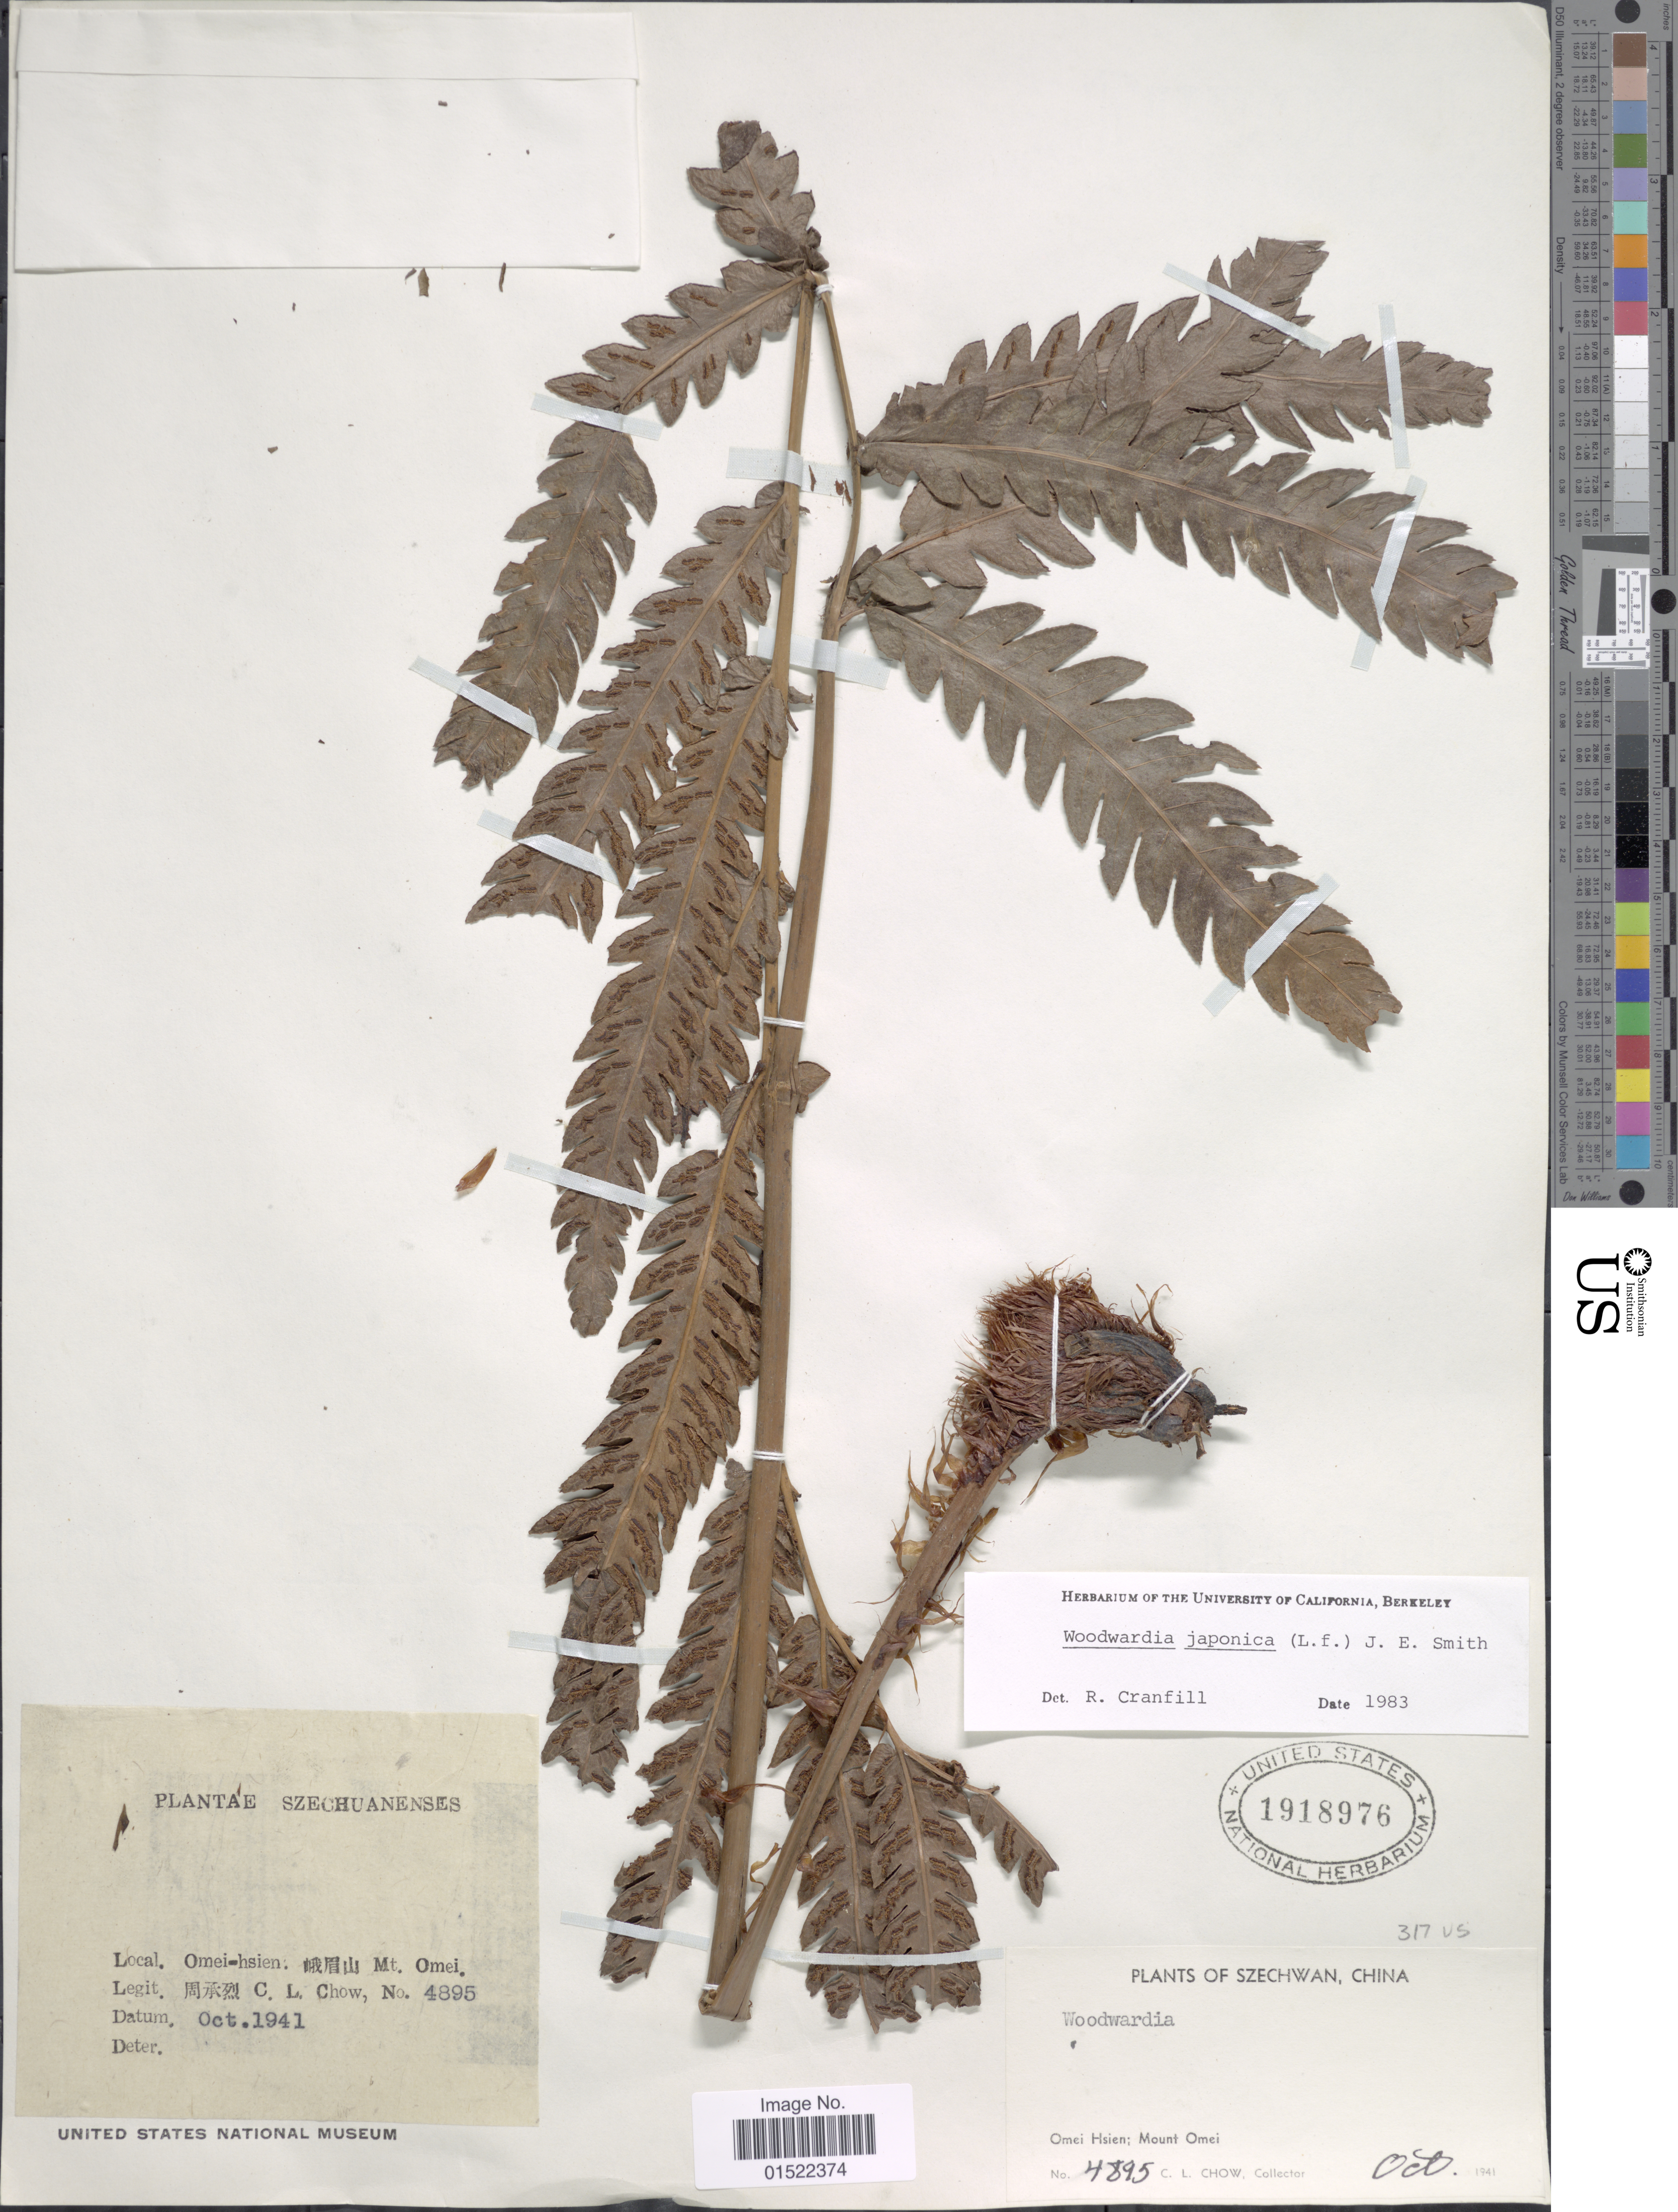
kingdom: Plantae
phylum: Tracheophyta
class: Polypodiopsida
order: Polypodiales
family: Blechnaceae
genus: Woodwardia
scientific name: Woodwardia japonica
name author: (L. f.) Sm.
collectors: C. Chow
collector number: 4895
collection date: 1941-10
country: China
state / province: Sichuan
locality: Szechwan, Omei Hsien: Mount Omei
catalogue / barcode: US 1918976